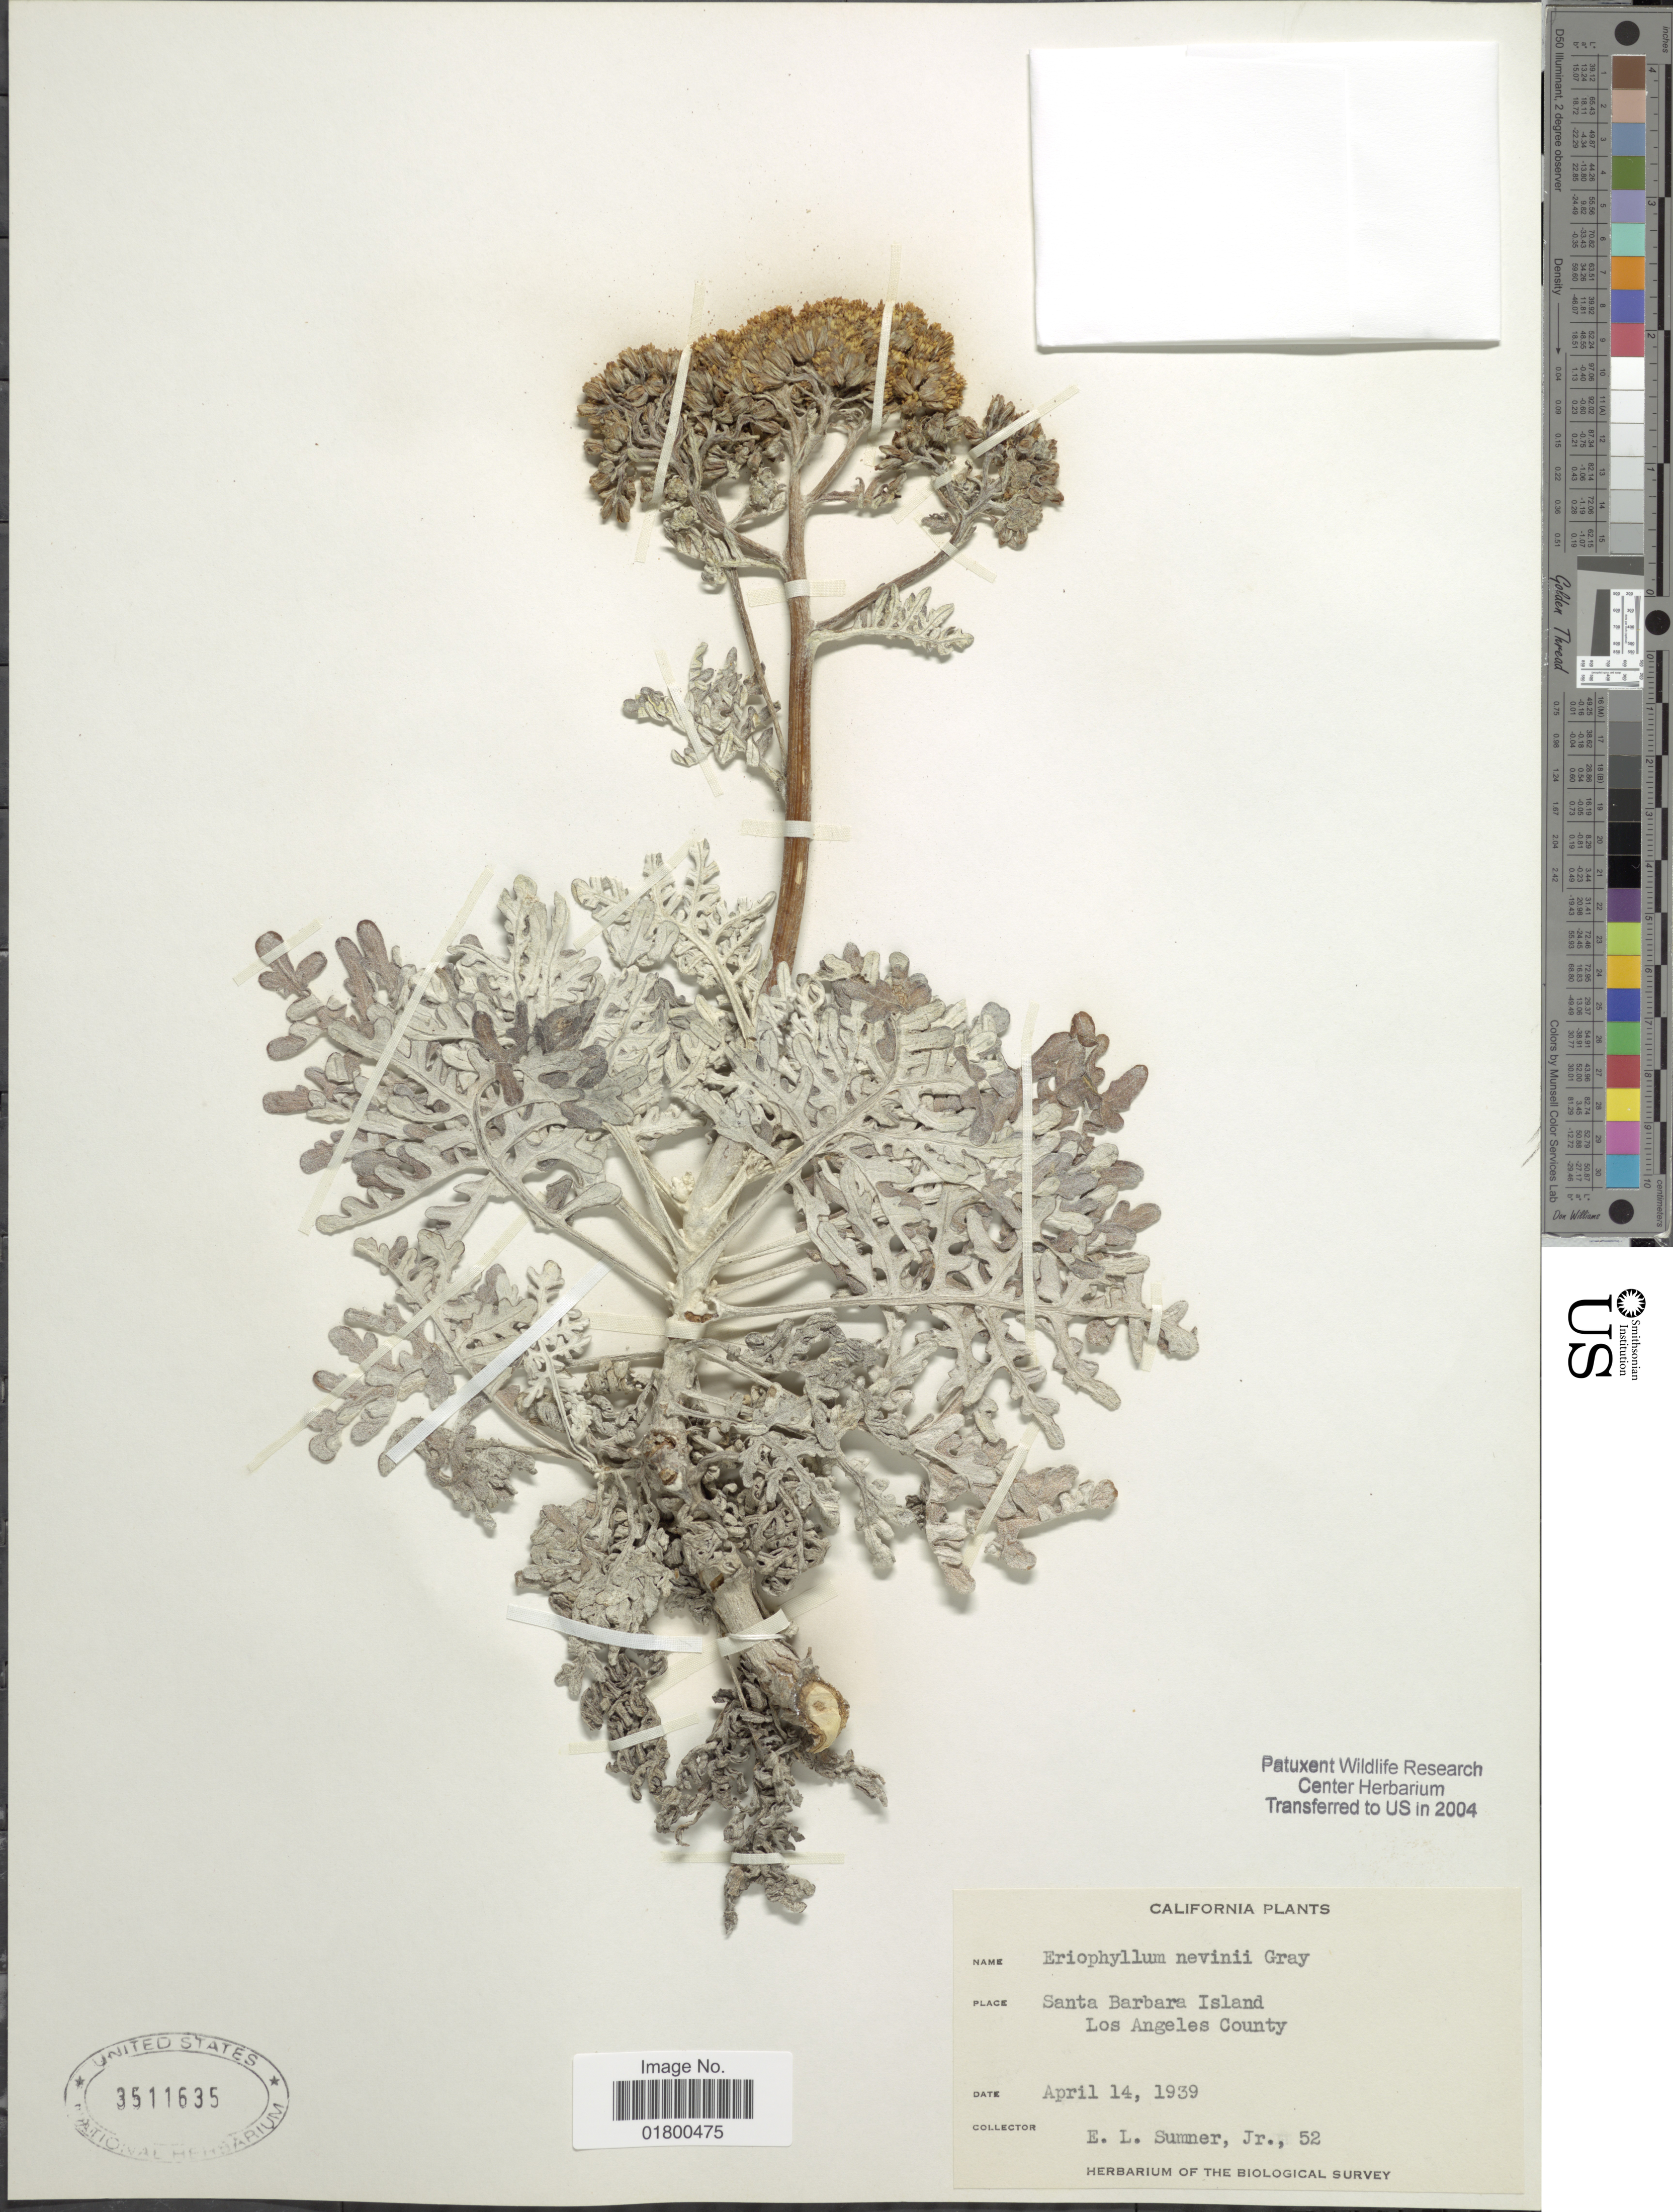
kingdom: Plantae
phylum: Tracheophyta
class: Magnoliopsida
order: Asterales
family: Asteraceae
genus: Eriophyllum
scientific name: Eriophyllum nevinii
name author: A. Gray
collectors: E. Sumner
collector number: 52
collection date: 1939-04-14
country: United States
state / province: California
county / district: Los Angeles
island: Santa Barbara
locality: Santa Barbara Island, Los Angeles County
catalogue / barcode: US 3511635